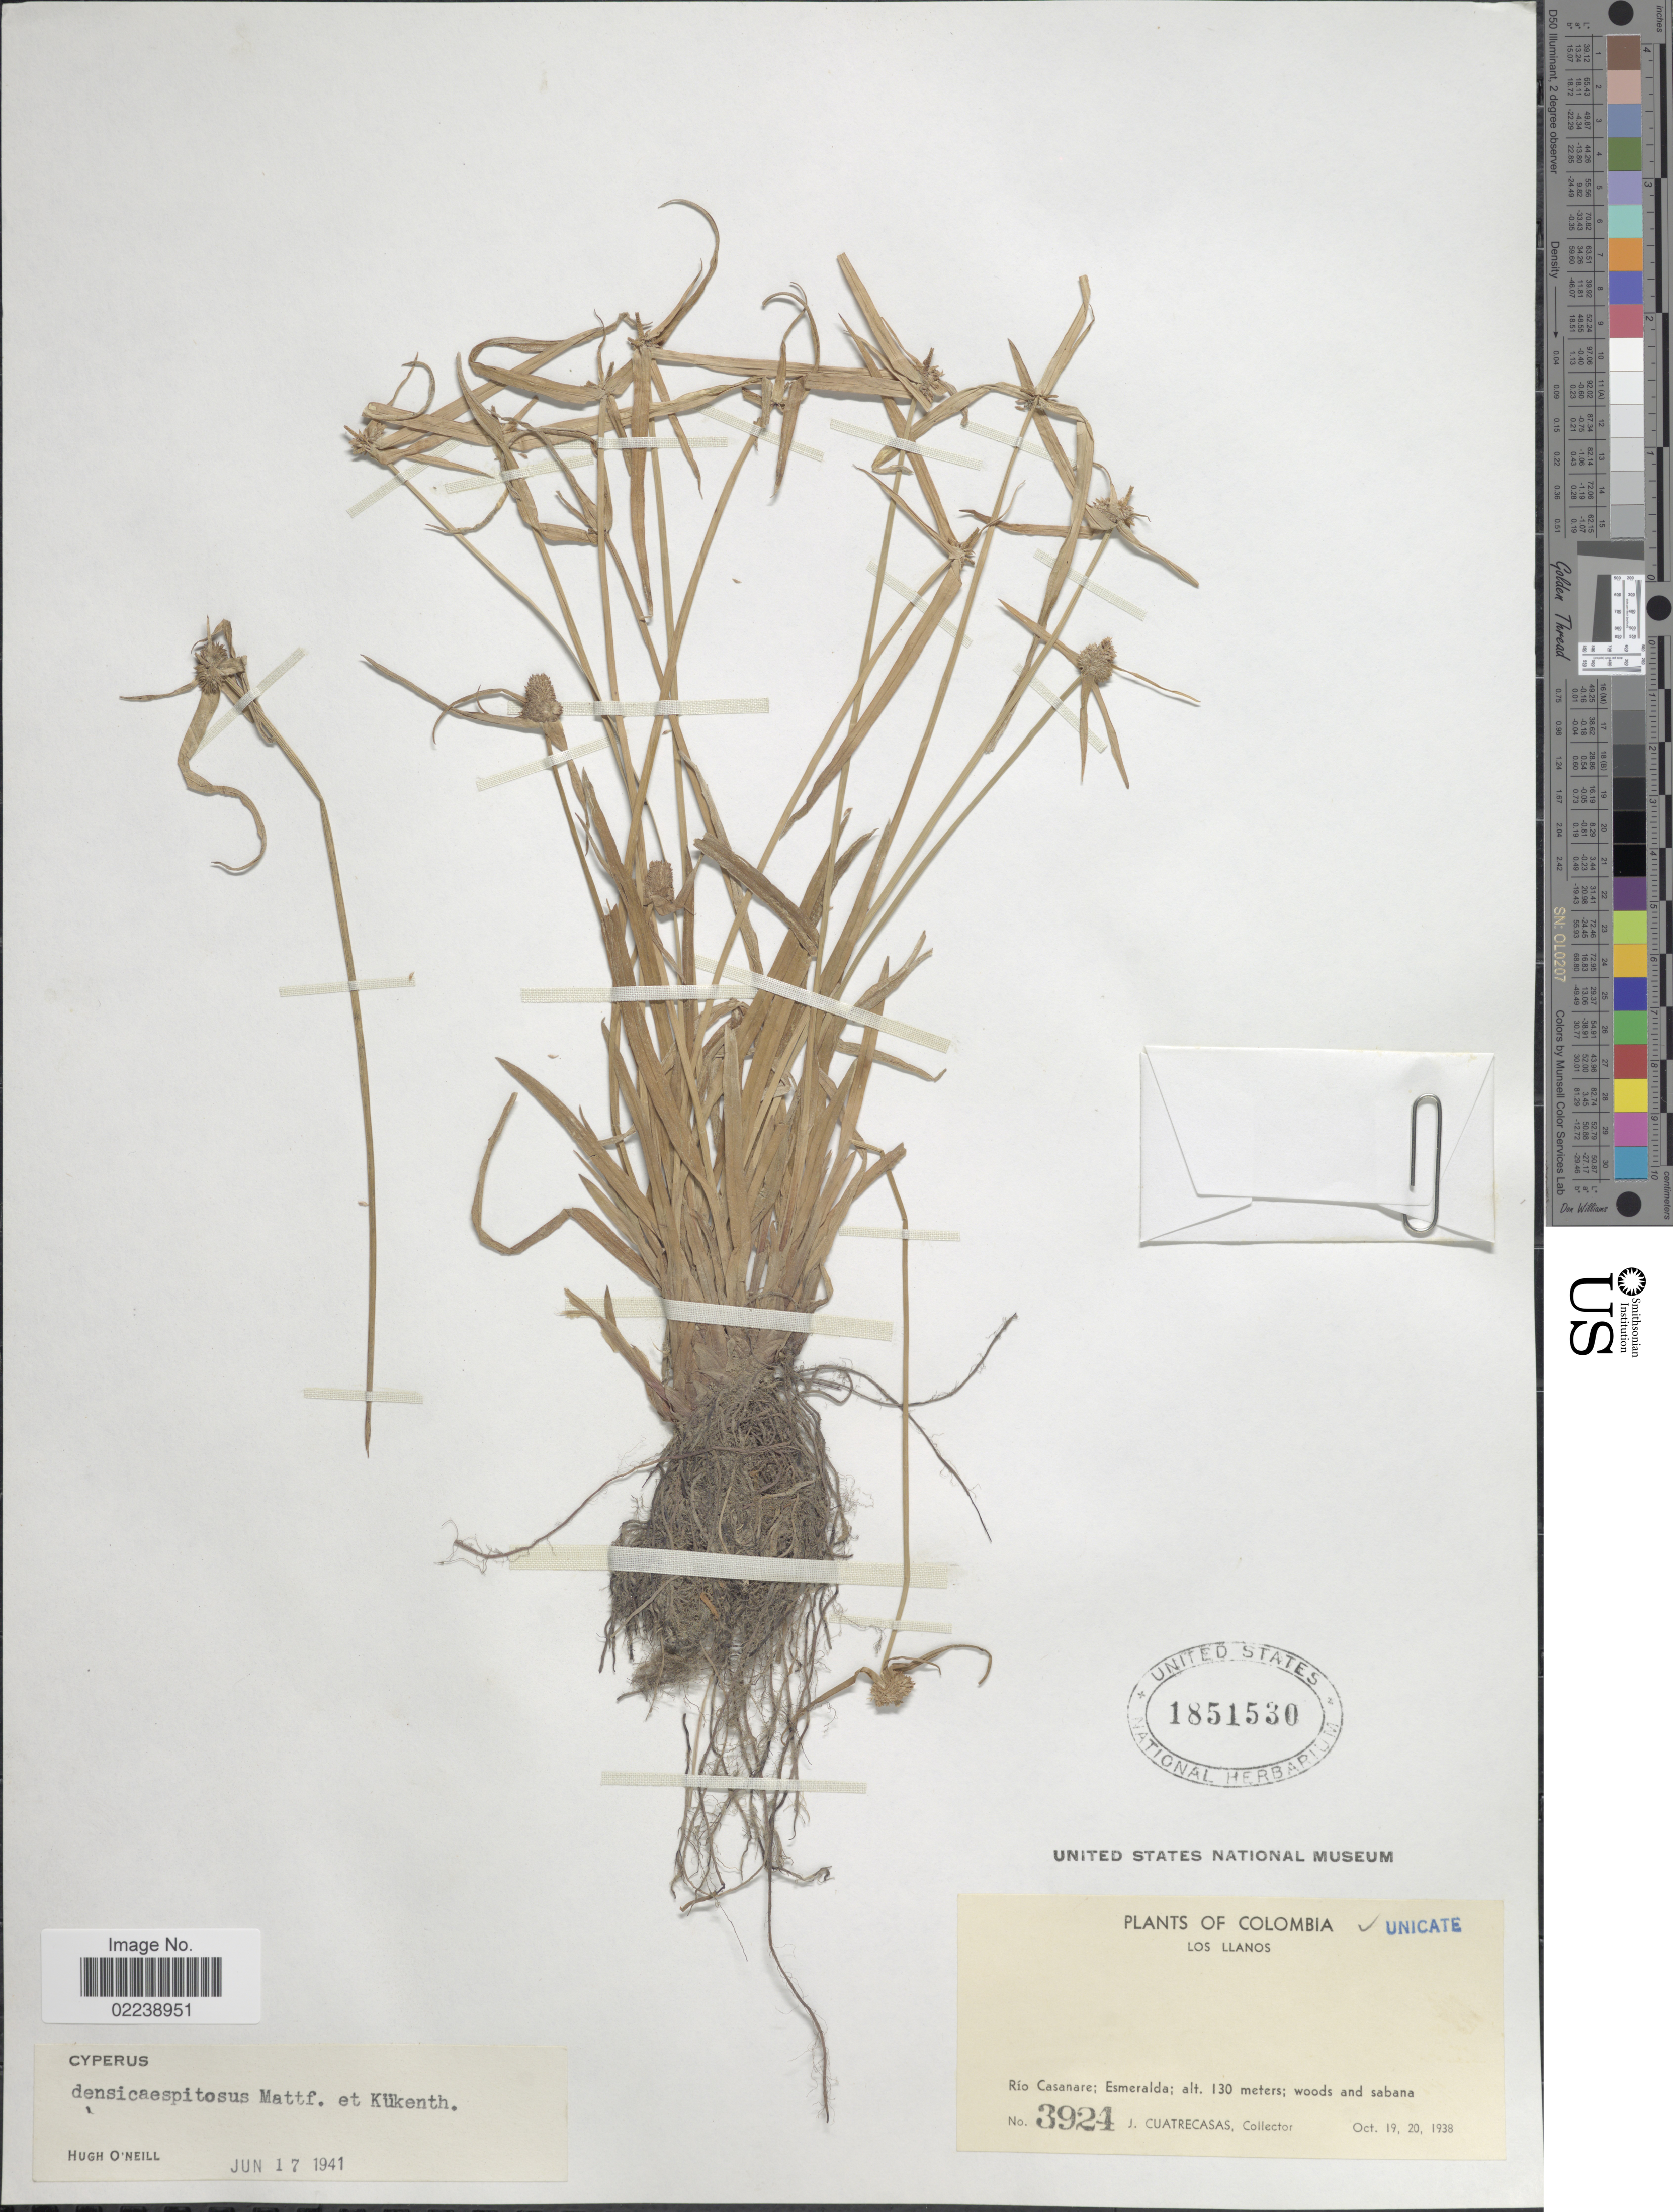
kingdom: Plantae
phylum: Tracheophyta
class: Liliopsida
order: Poales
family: Cyperaceae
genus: Cyperus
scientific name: Cyperus hortensis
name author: (Salzm. ex Steud.) Dorr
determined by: Strong, M. T., (US), Smithsonian Institution - National Museum of Natural History (UNITED STATES)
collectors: J. Cuatrecasas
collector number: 3924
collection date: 1938-10-19/1938-10-20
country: Colombia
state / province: Casanare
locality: Los Llanos, Rio Casanare, Esmeralda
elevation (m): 130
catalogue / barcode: US 1851530